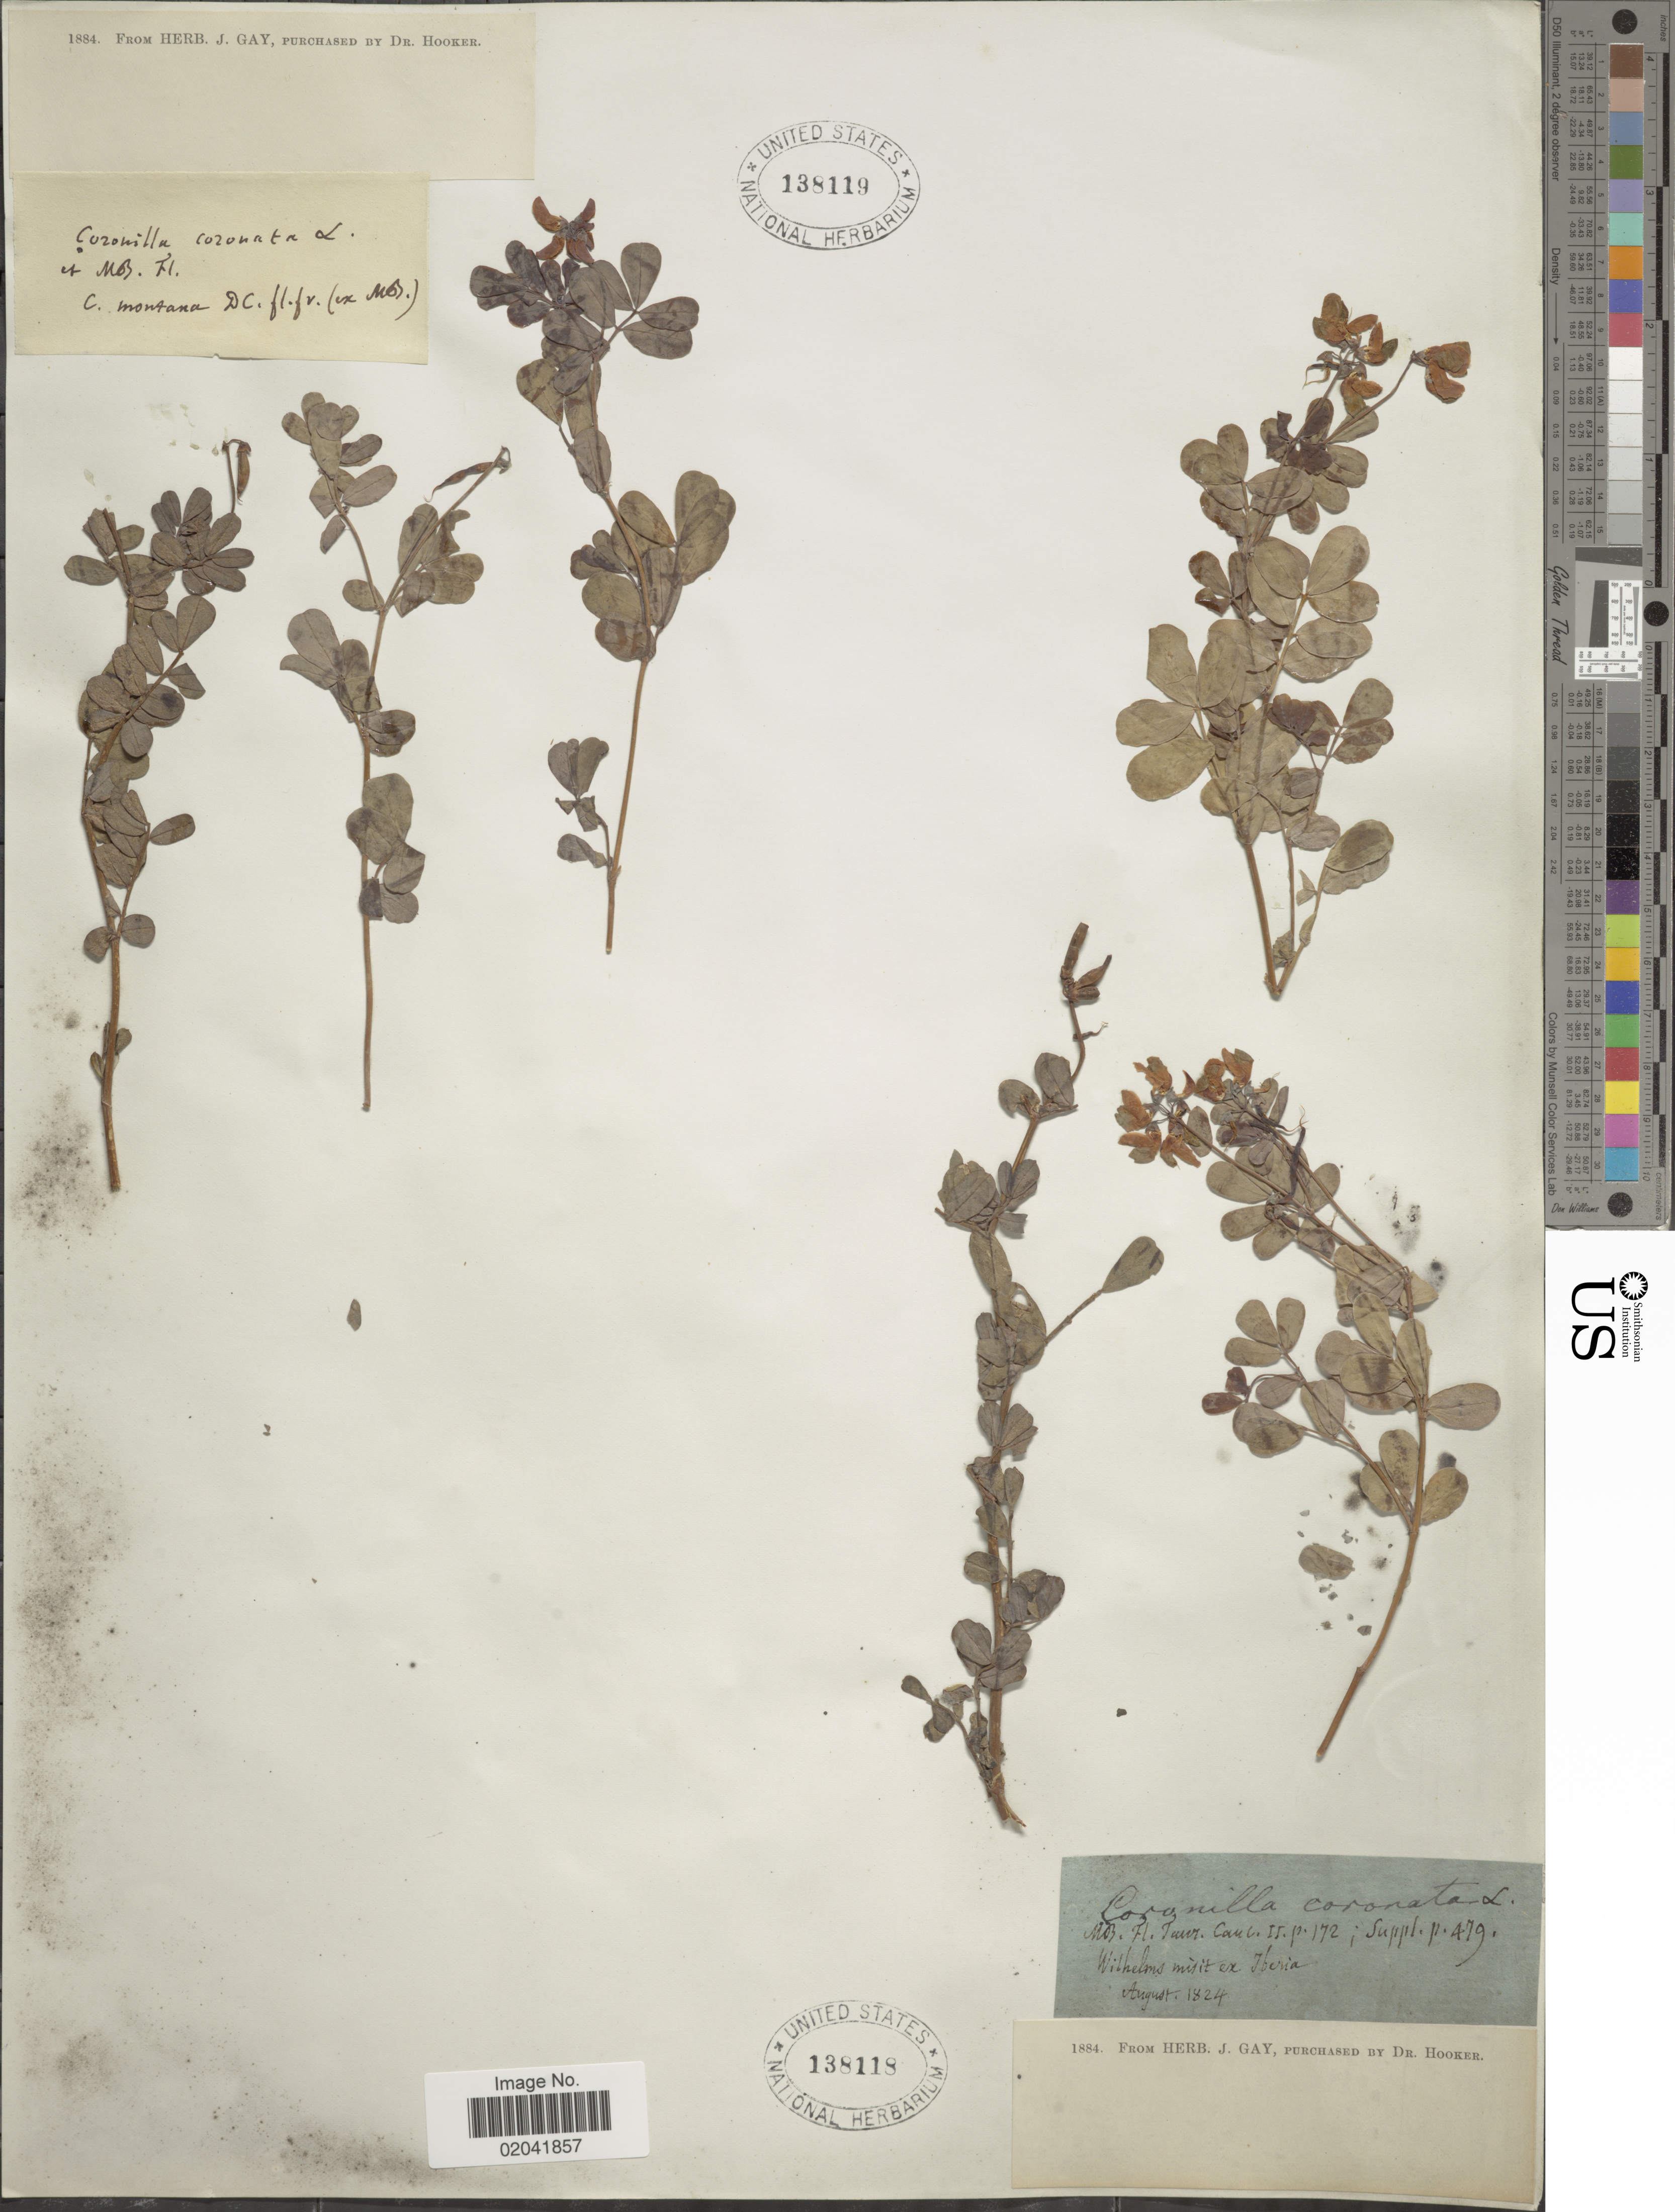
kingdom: Plantae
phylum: Tracheophyta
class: Magnoliopsida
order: Fabales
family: Fabaceae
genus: Coronilla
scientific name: Coronilla coronata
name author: L.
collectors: ex herb. J. Gay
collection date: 1884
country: United States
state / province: Montana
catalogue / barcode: US 138119-2